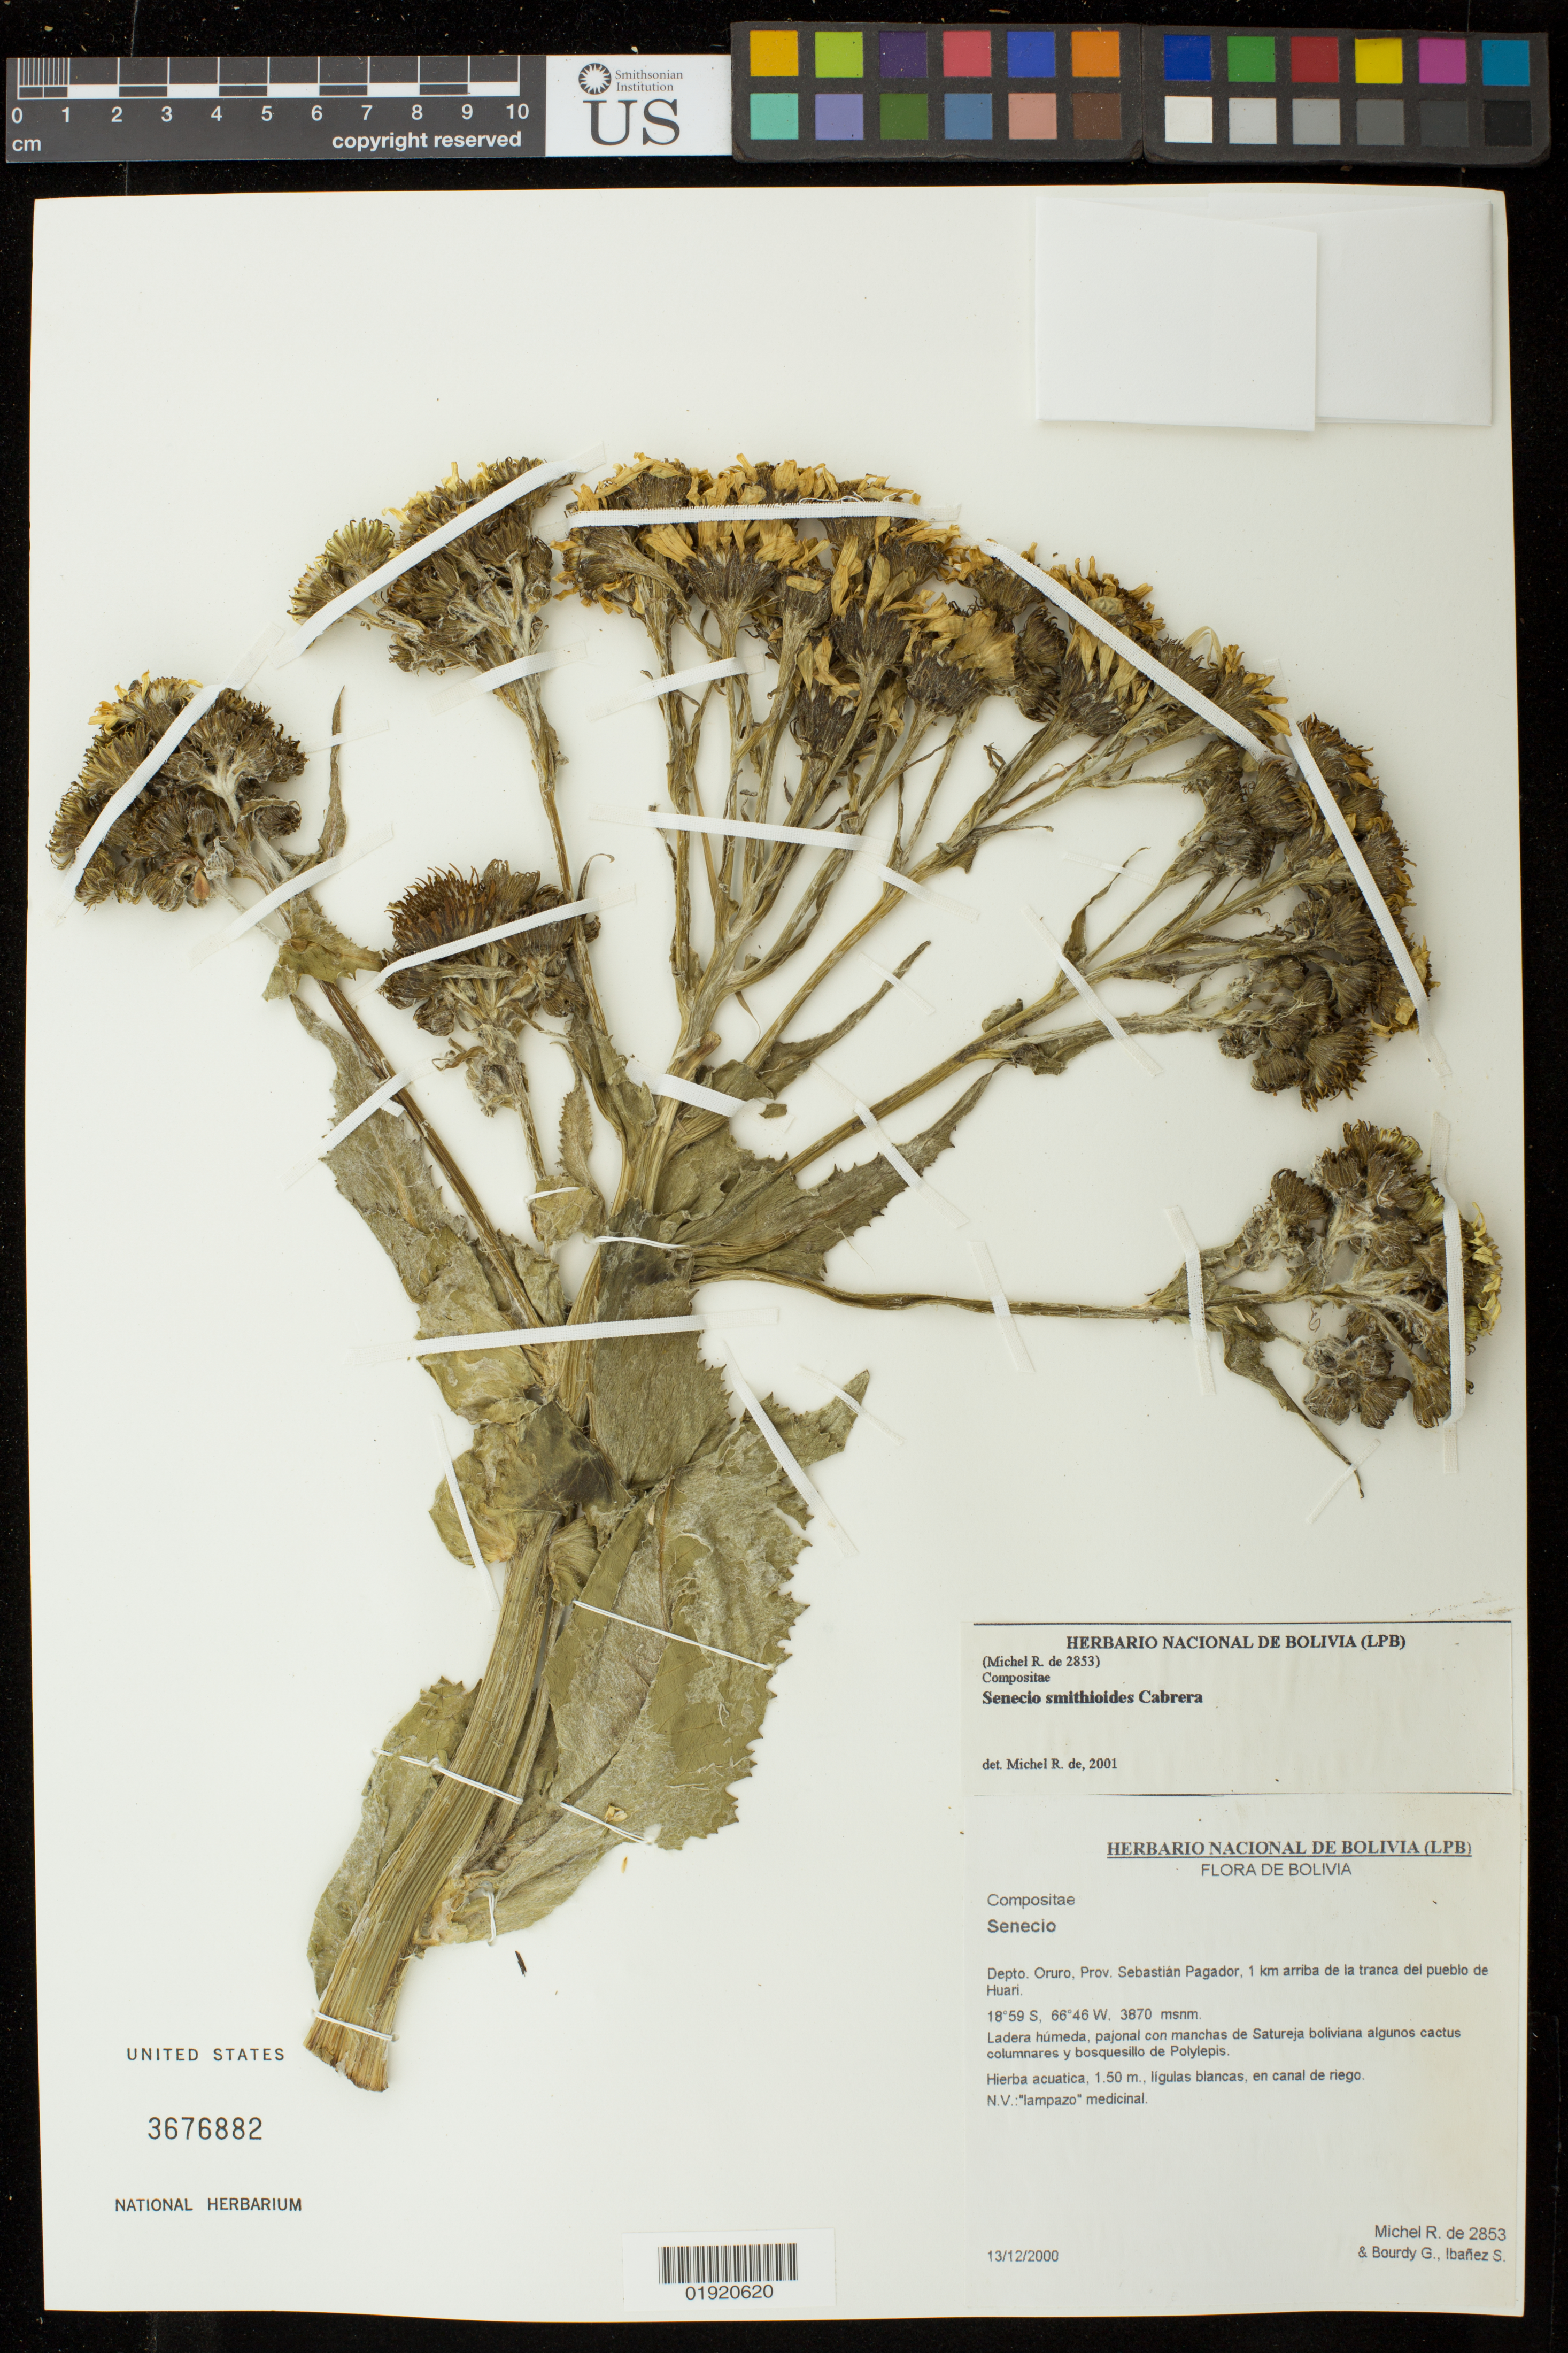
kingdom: Plantae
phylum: Tracheophyta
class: Magnoliopsida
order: Asterales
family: Asteraceae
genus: Senecio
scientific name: Senecio smithioides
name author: Cabrera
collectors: R. d. Michel, G. Bourdy & S. Ibanez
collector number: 2853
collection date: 2000-12-13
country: Bolivia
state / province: Oruro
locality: Depto. Oruro, Prov. Sebastian Pagador, 1 km arriba de la tranca del pueblo de Huari.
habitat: Ladera humeda, pajonal con manchas de Satureja boliviana algunos cactus columnares y bosquesillo de Polyepis.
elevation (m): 3870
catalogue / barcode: US 3676882